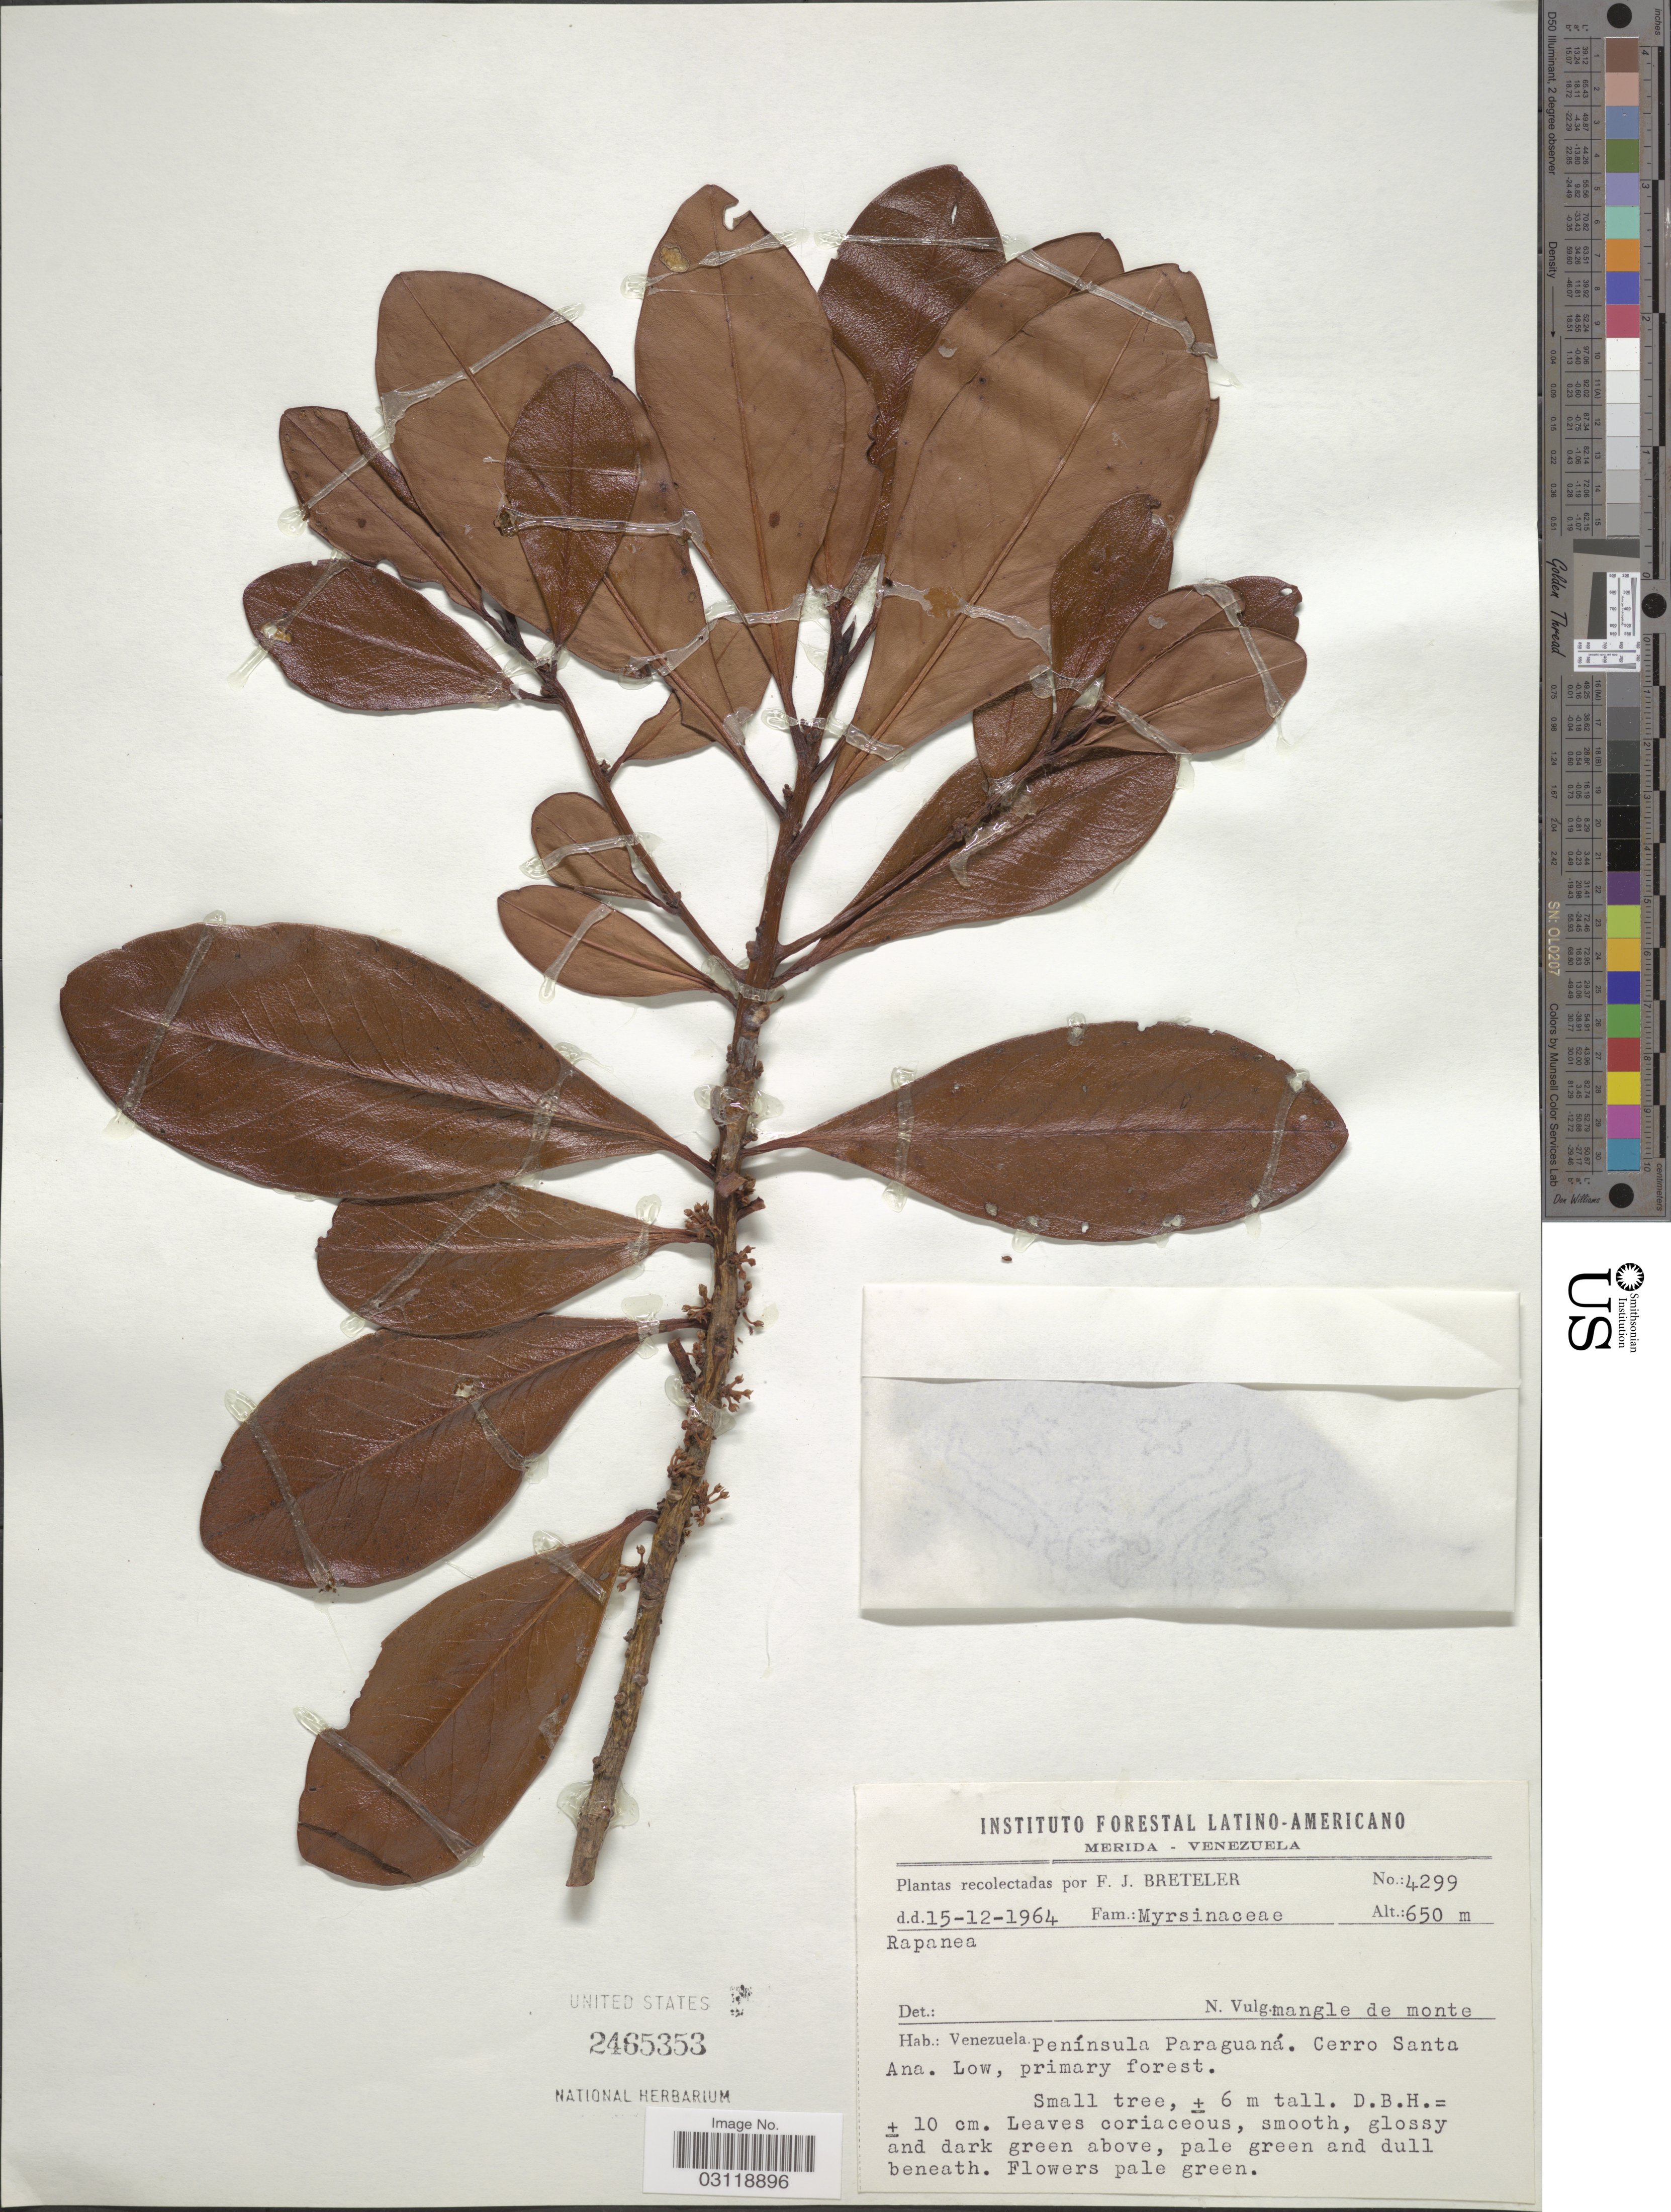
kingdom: Plantae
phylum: Tracheophyta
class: Magnoliopsida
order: Ericales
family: Primulaceae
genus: Rapanea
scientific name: Rapanea sp.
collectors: F. J. Breteler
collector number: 4299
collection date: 1964-12-15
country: Venezuela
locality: Península Paraguaná. Cerro Santa Ana.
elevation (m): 650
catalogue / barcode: US 2465353